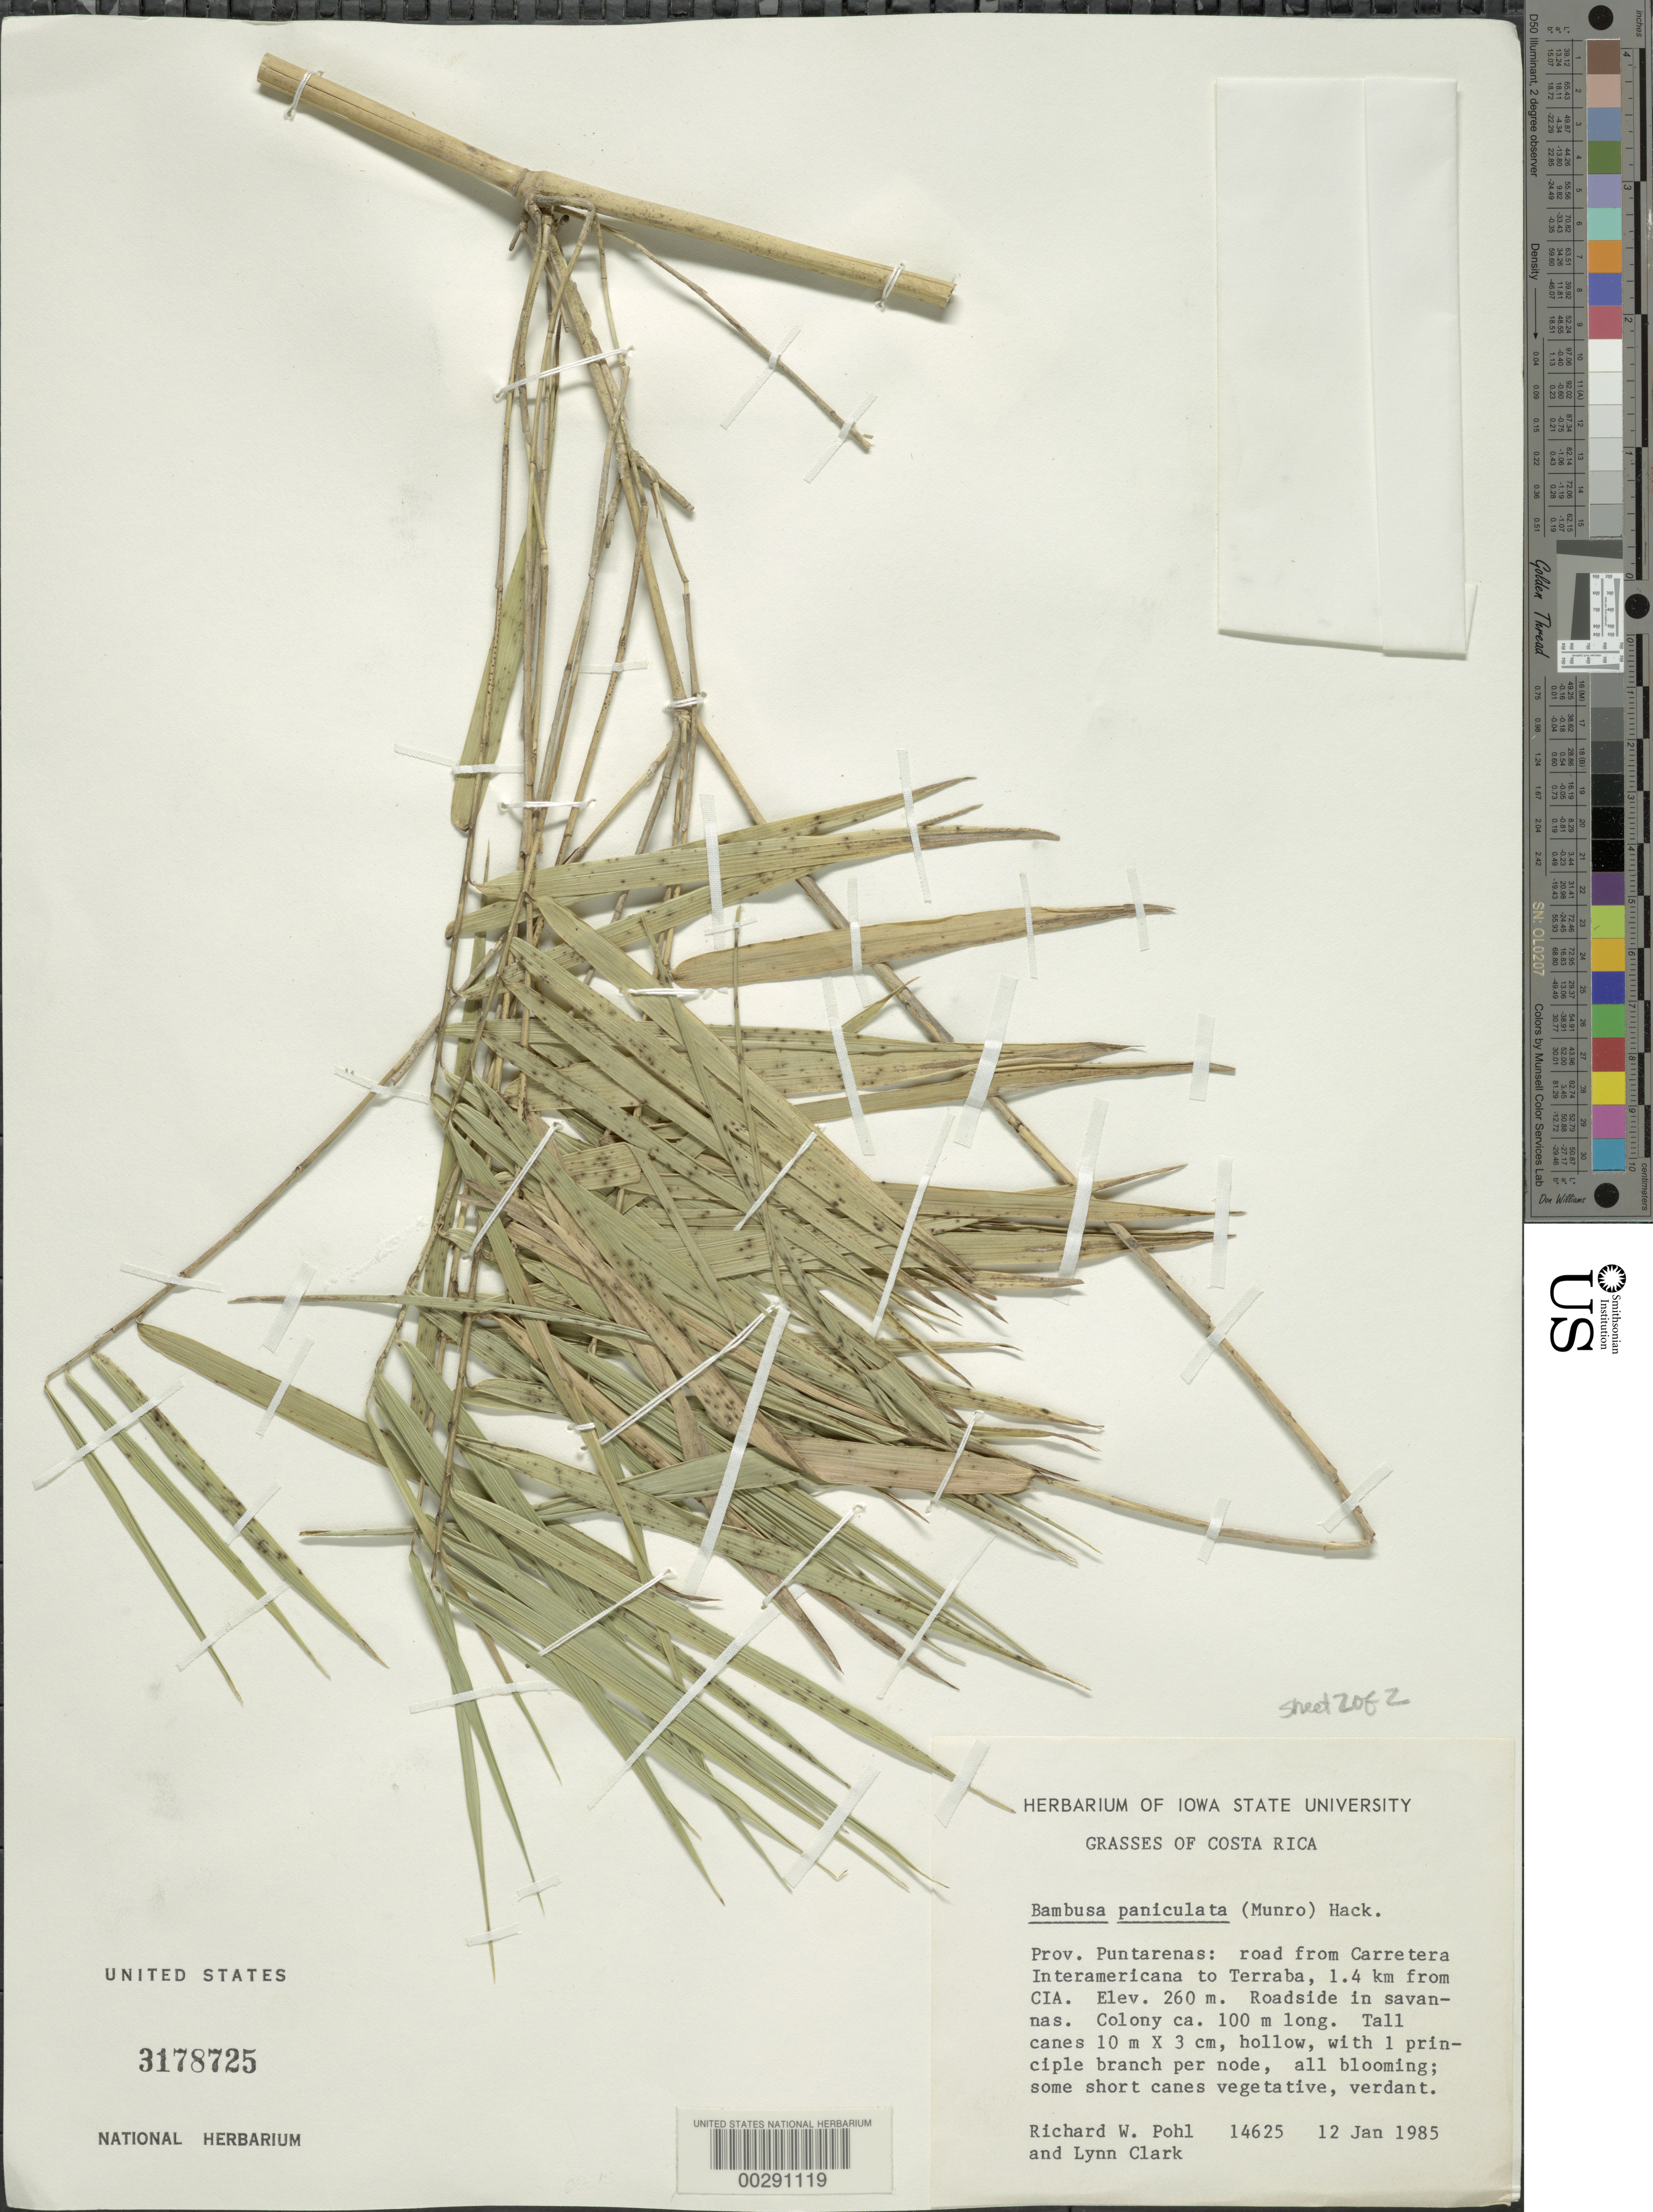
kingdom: Plantae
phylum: Tracheophyta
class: Liliopsida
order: Poales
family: Poaceae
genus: Guadua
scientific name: Guadua refracta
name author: Munro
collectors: R. W. Pohl & L. G. Clark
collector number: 14625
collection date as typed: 12 Jan 1985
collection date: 1985-01-12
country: Costa Rica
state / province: Puntarenas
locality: Road from carretera interamericana to terraba, 1.4 km from cia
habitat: Roadside in savannas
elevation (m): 260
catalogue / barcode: US 3178725